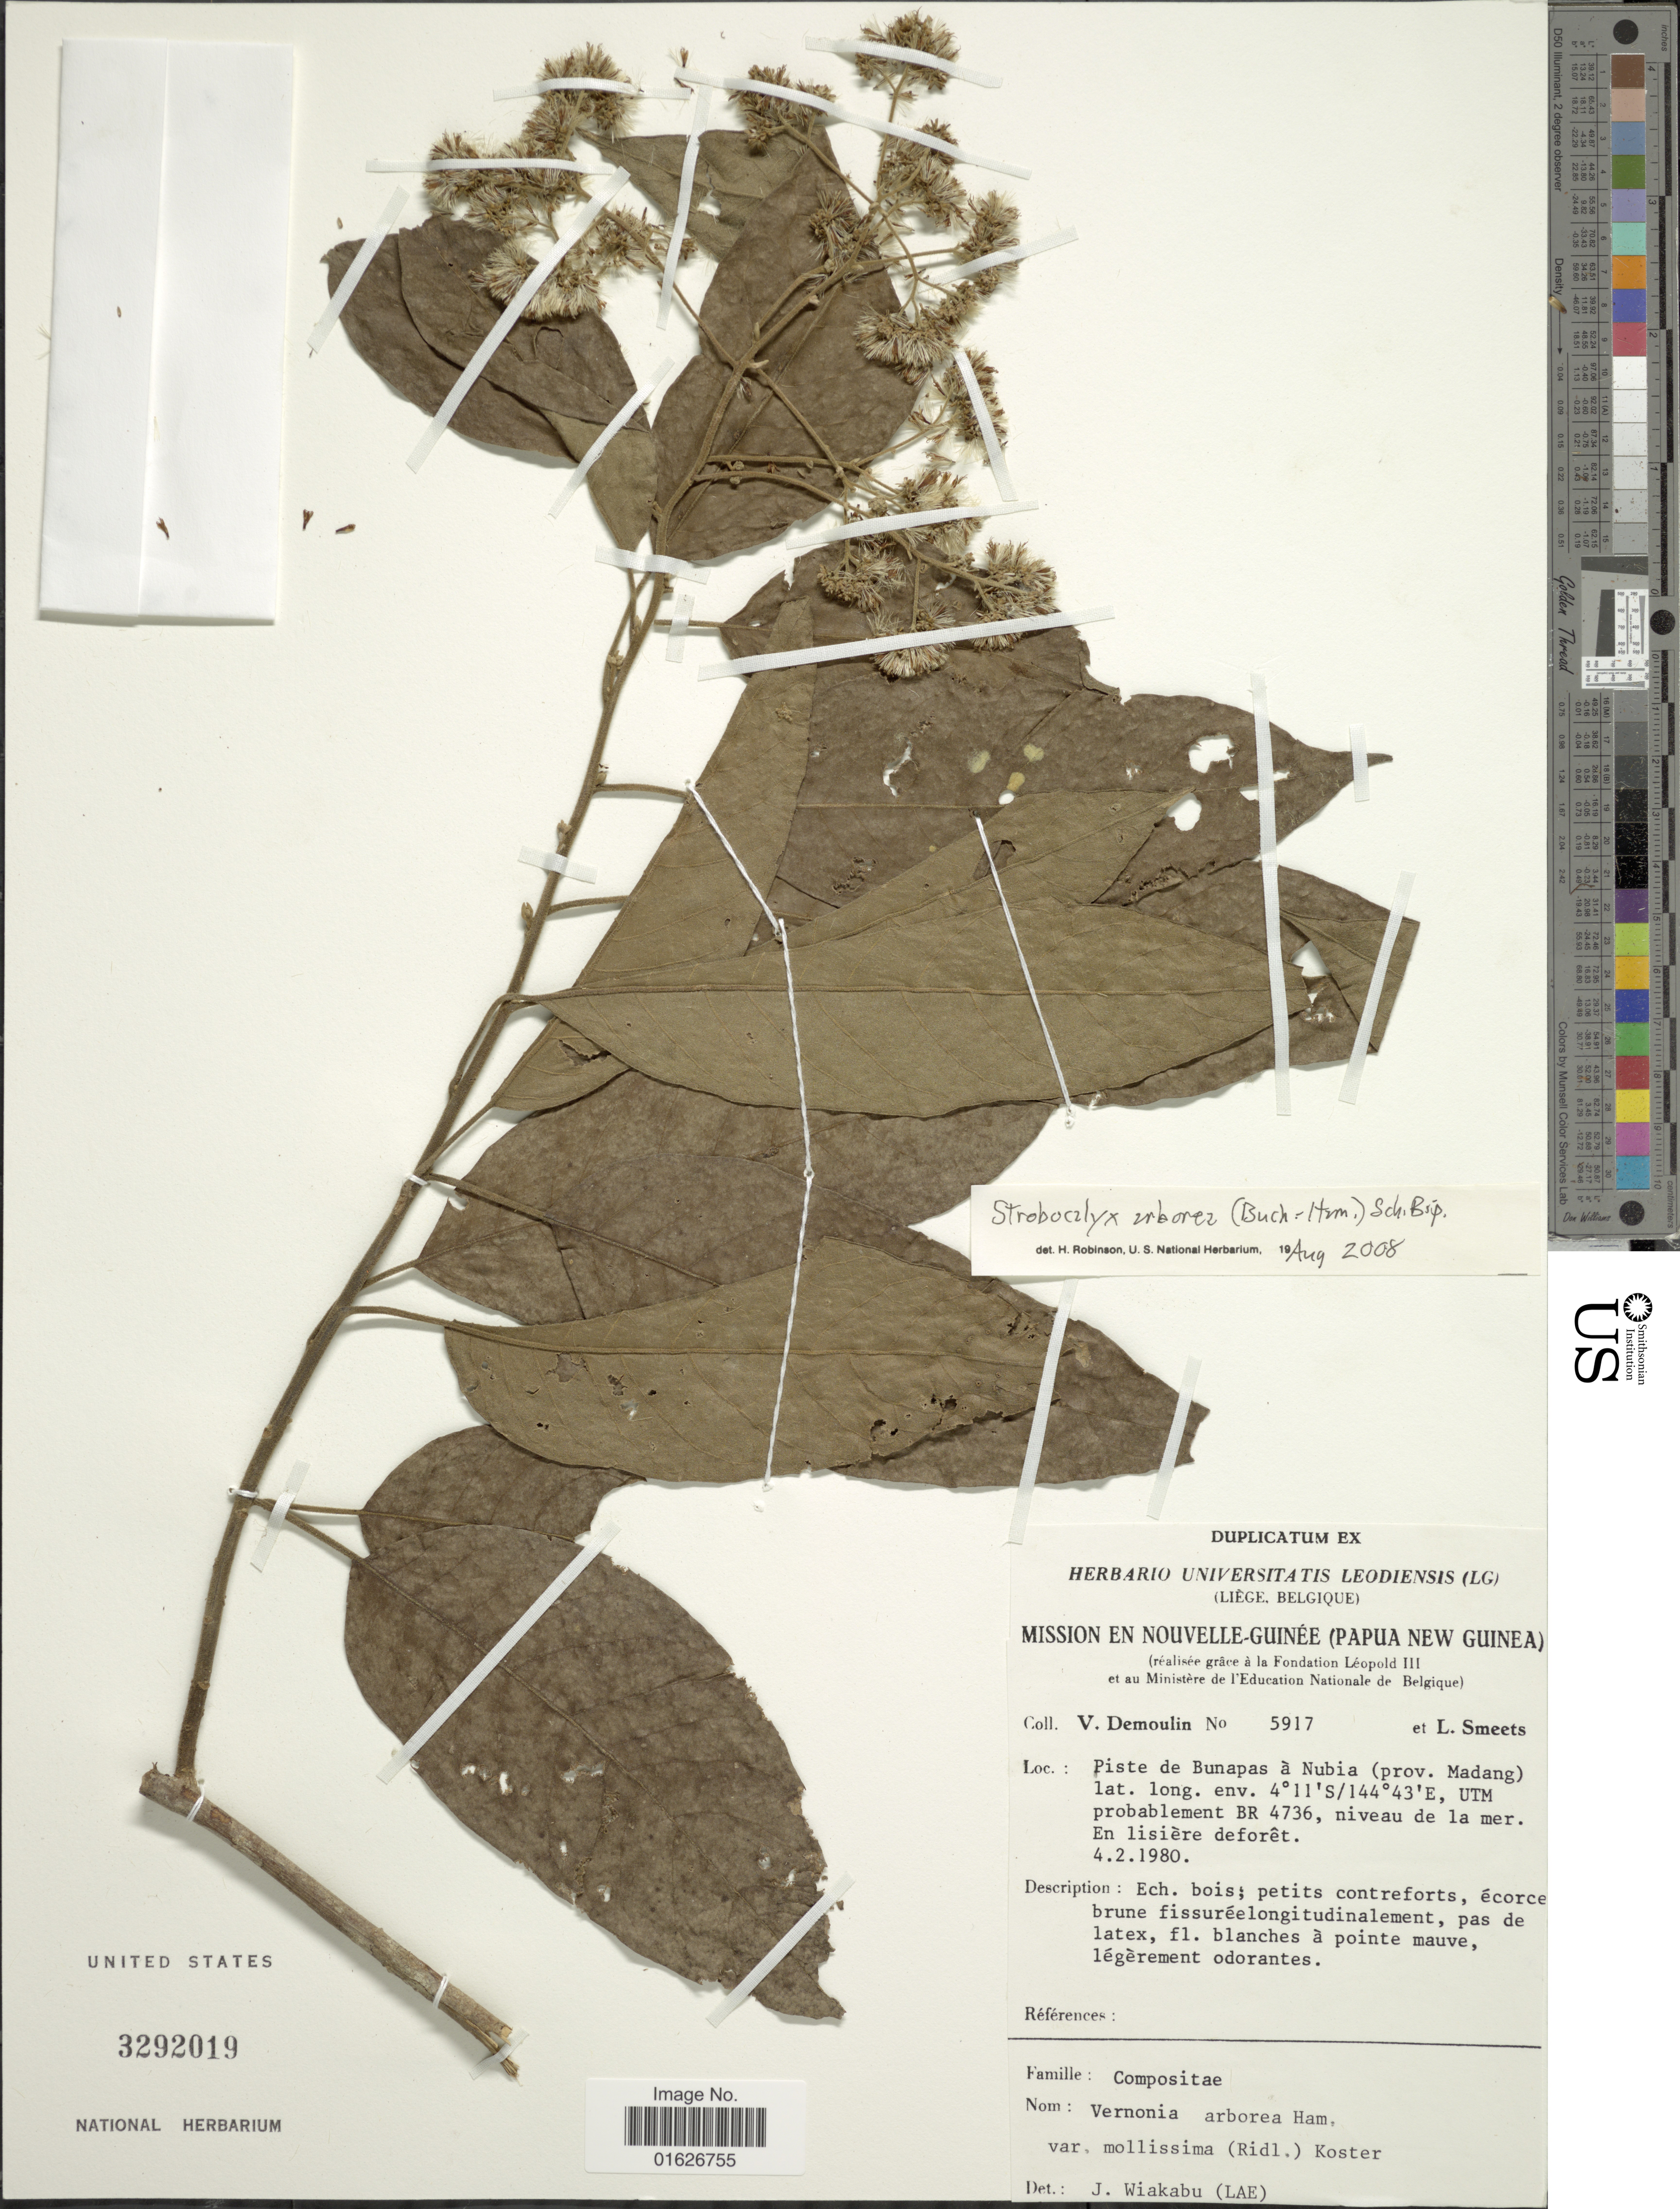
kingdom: Plantae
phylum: Tracheophyta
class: Magnoliopsida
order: Asterales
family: Asteraceae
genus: Strobocalyx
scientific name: Strobocalyx arborea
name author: (Buch.-Ham.) Sch. Bip.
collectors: V. Demoulin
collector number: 5917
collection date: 1980-02-04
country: Papua New Guinea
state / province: Madang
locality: Piste de Bunapas a Nubia ( Prov.Madang ), probablement BR 4736, nieveau de la mer. Nouvelle-Guinee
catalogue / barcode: US 3292019